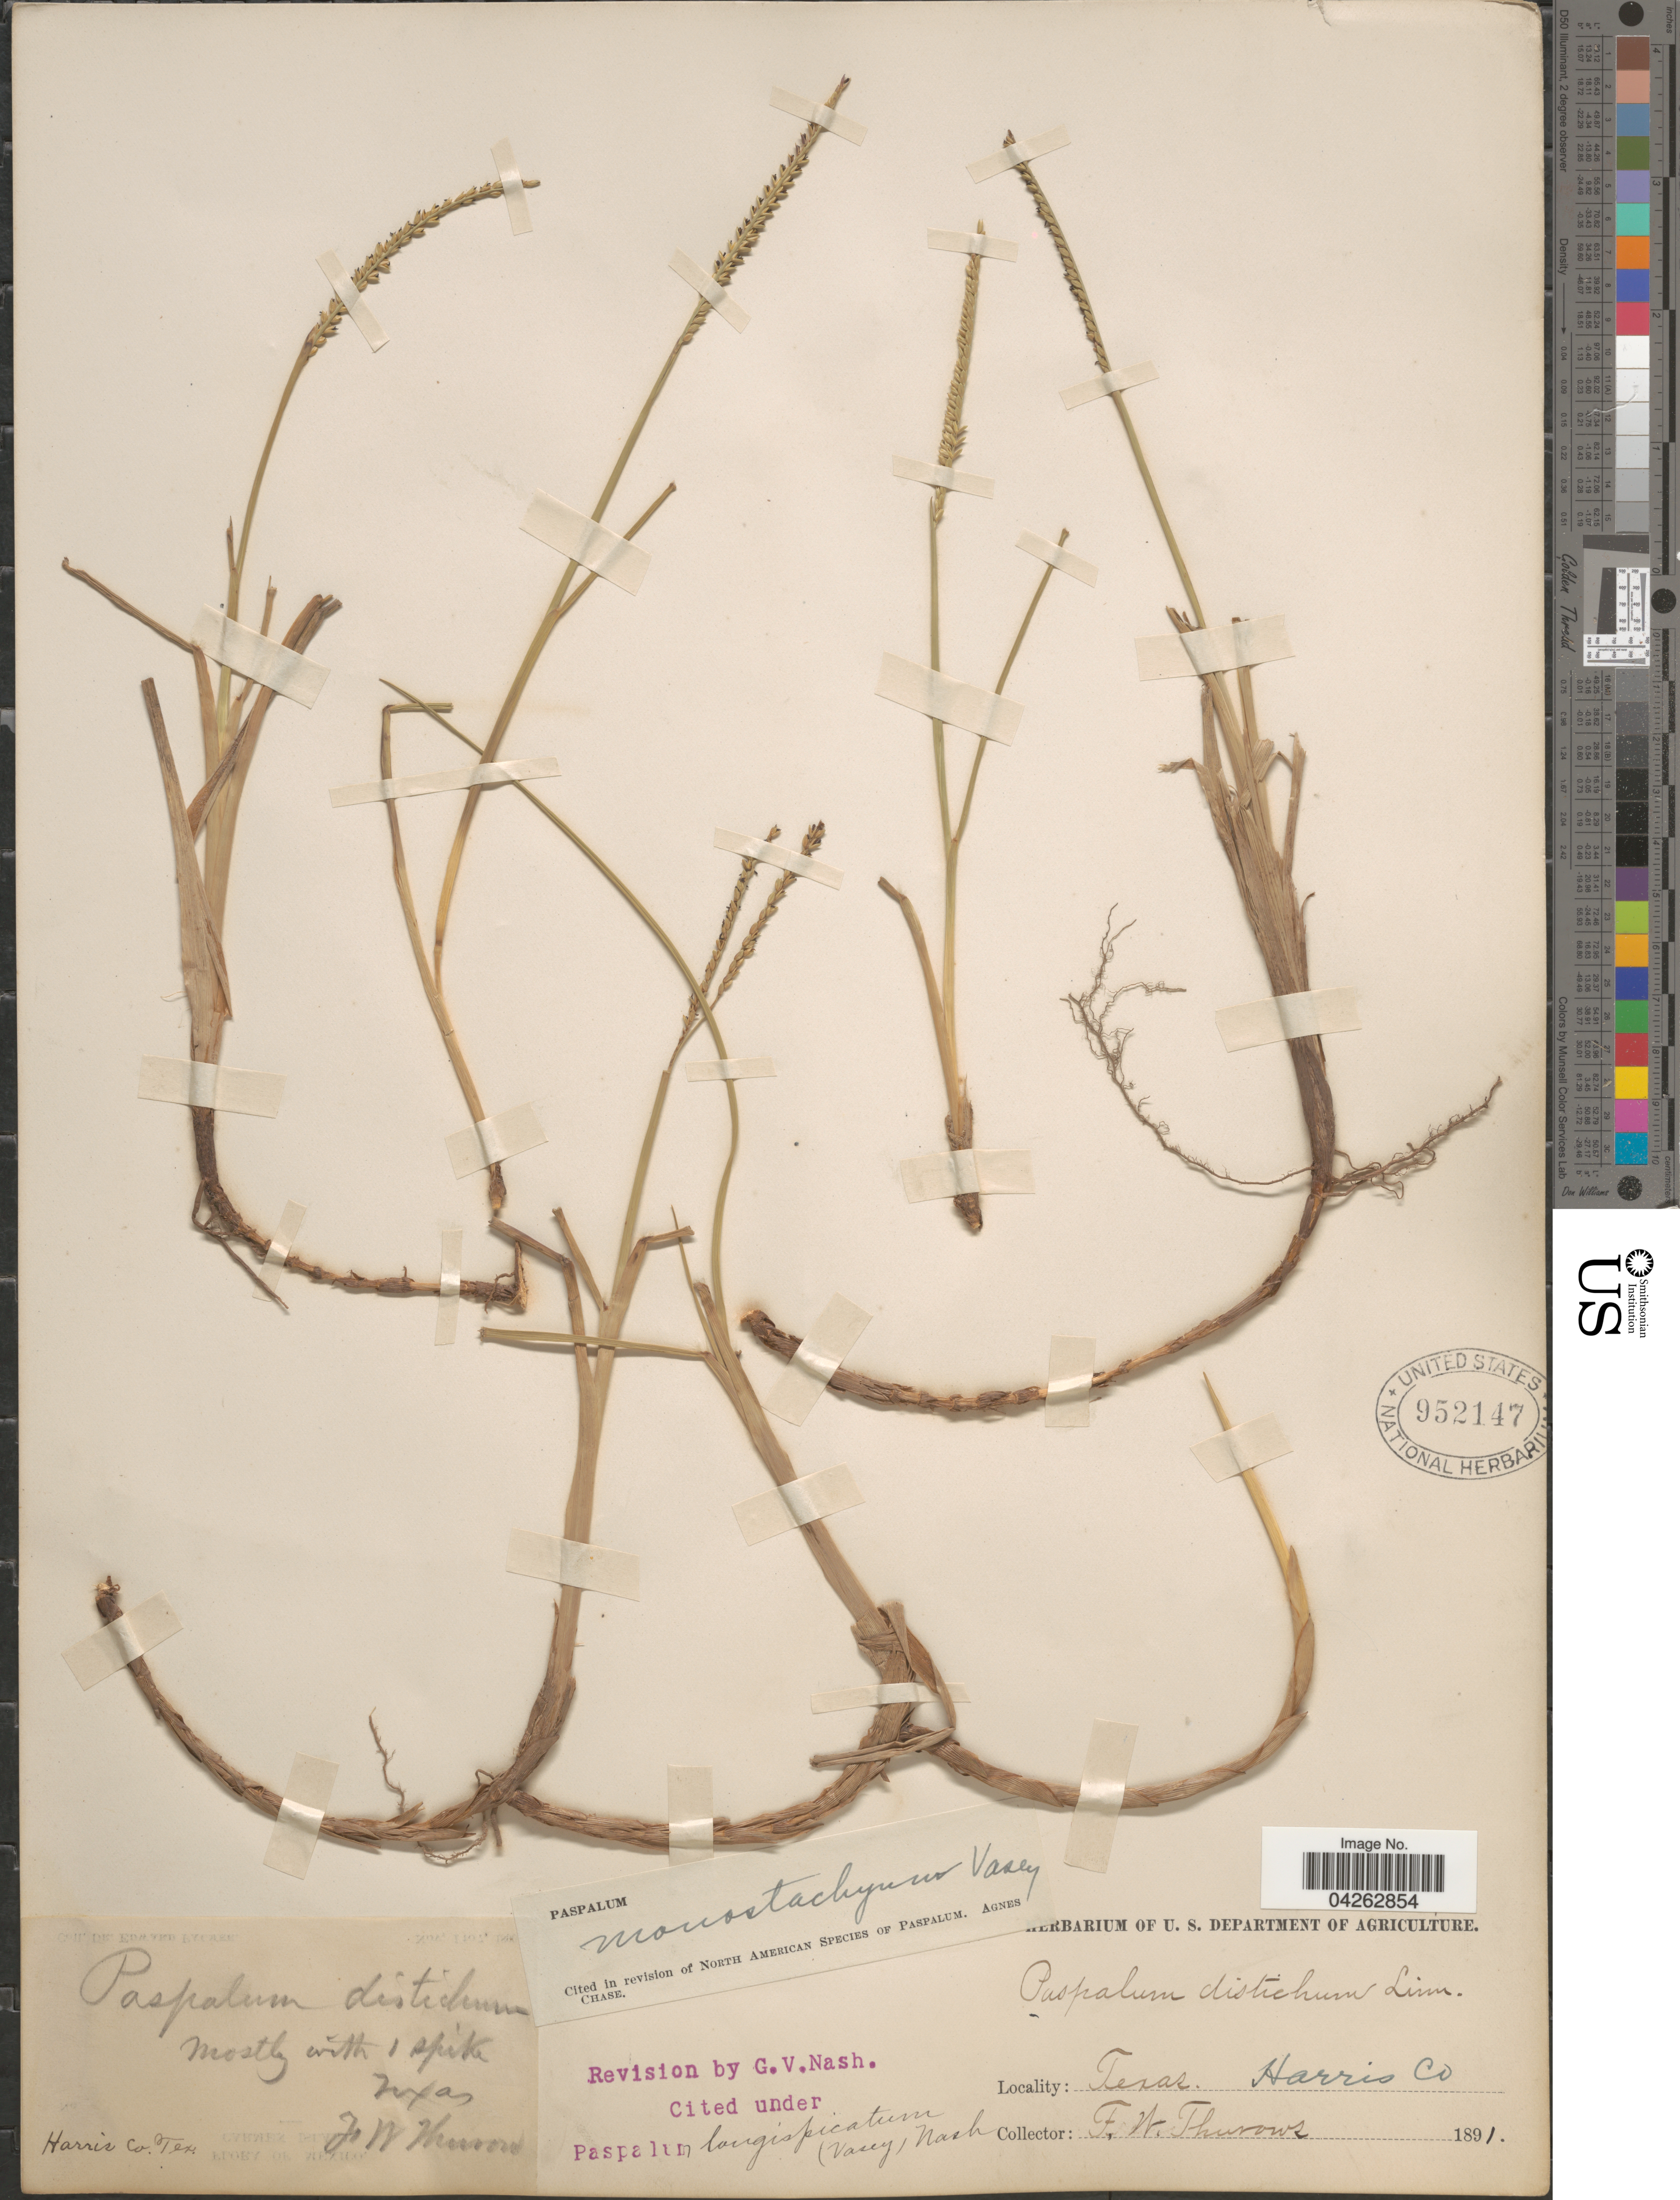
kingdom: Plantae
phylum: Tracheophyta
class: Liliopsida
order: Poales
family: Poaceae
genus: Paspalum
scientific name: Paspalum monostachyum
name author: Vasey ex Chapm.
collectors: F. W. Thurow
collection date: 1891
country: United States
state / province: Texas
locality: Harris Co.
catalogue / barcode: US 952147